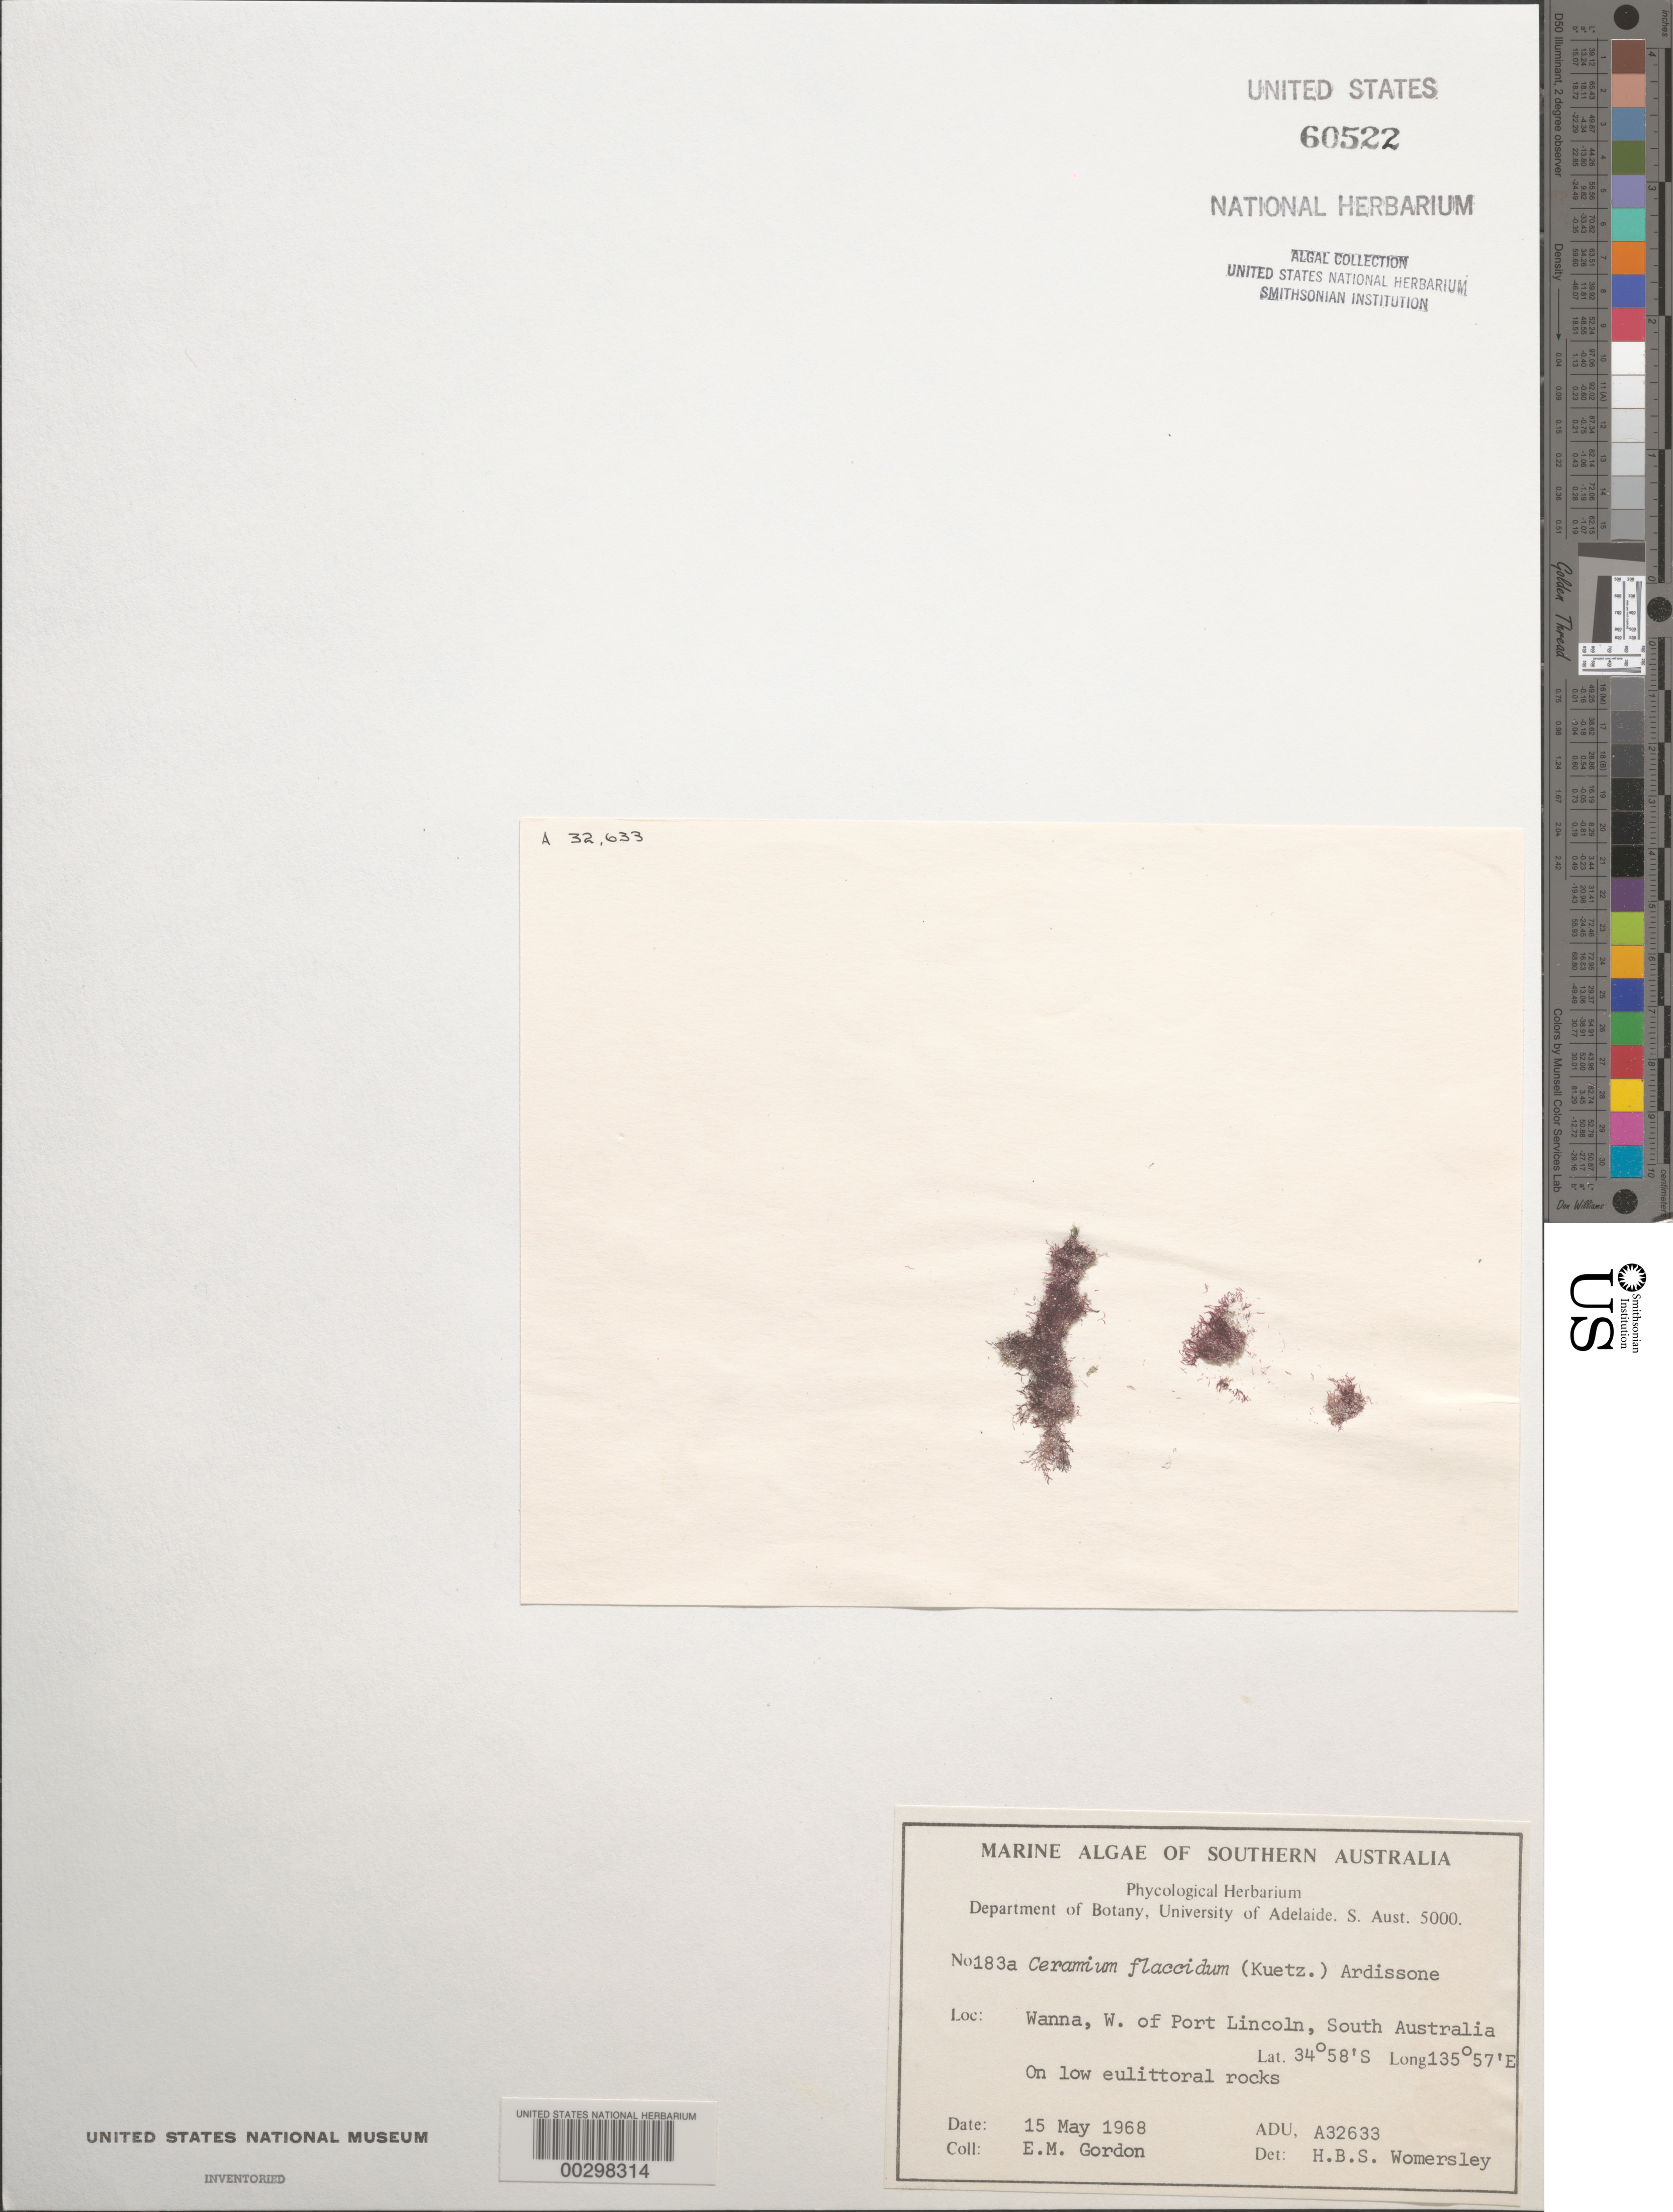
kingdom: Plantae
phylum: Rhodophyta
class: Florideophyceae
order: Ceramiales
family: Ceramiaceae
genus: Gayliella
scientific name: Gayliella flaccida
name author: (Harv. ex Kütz.) T.O. Cho & L.M. McIvor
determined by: Algae name updating Project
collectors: E. M. Gordon-Mills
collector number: ADU A32633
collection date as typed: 15 May 1968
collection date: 1968-05-15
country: Australia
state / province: South Australia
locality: Wanna, west of port lincoln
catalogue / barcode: US 60522